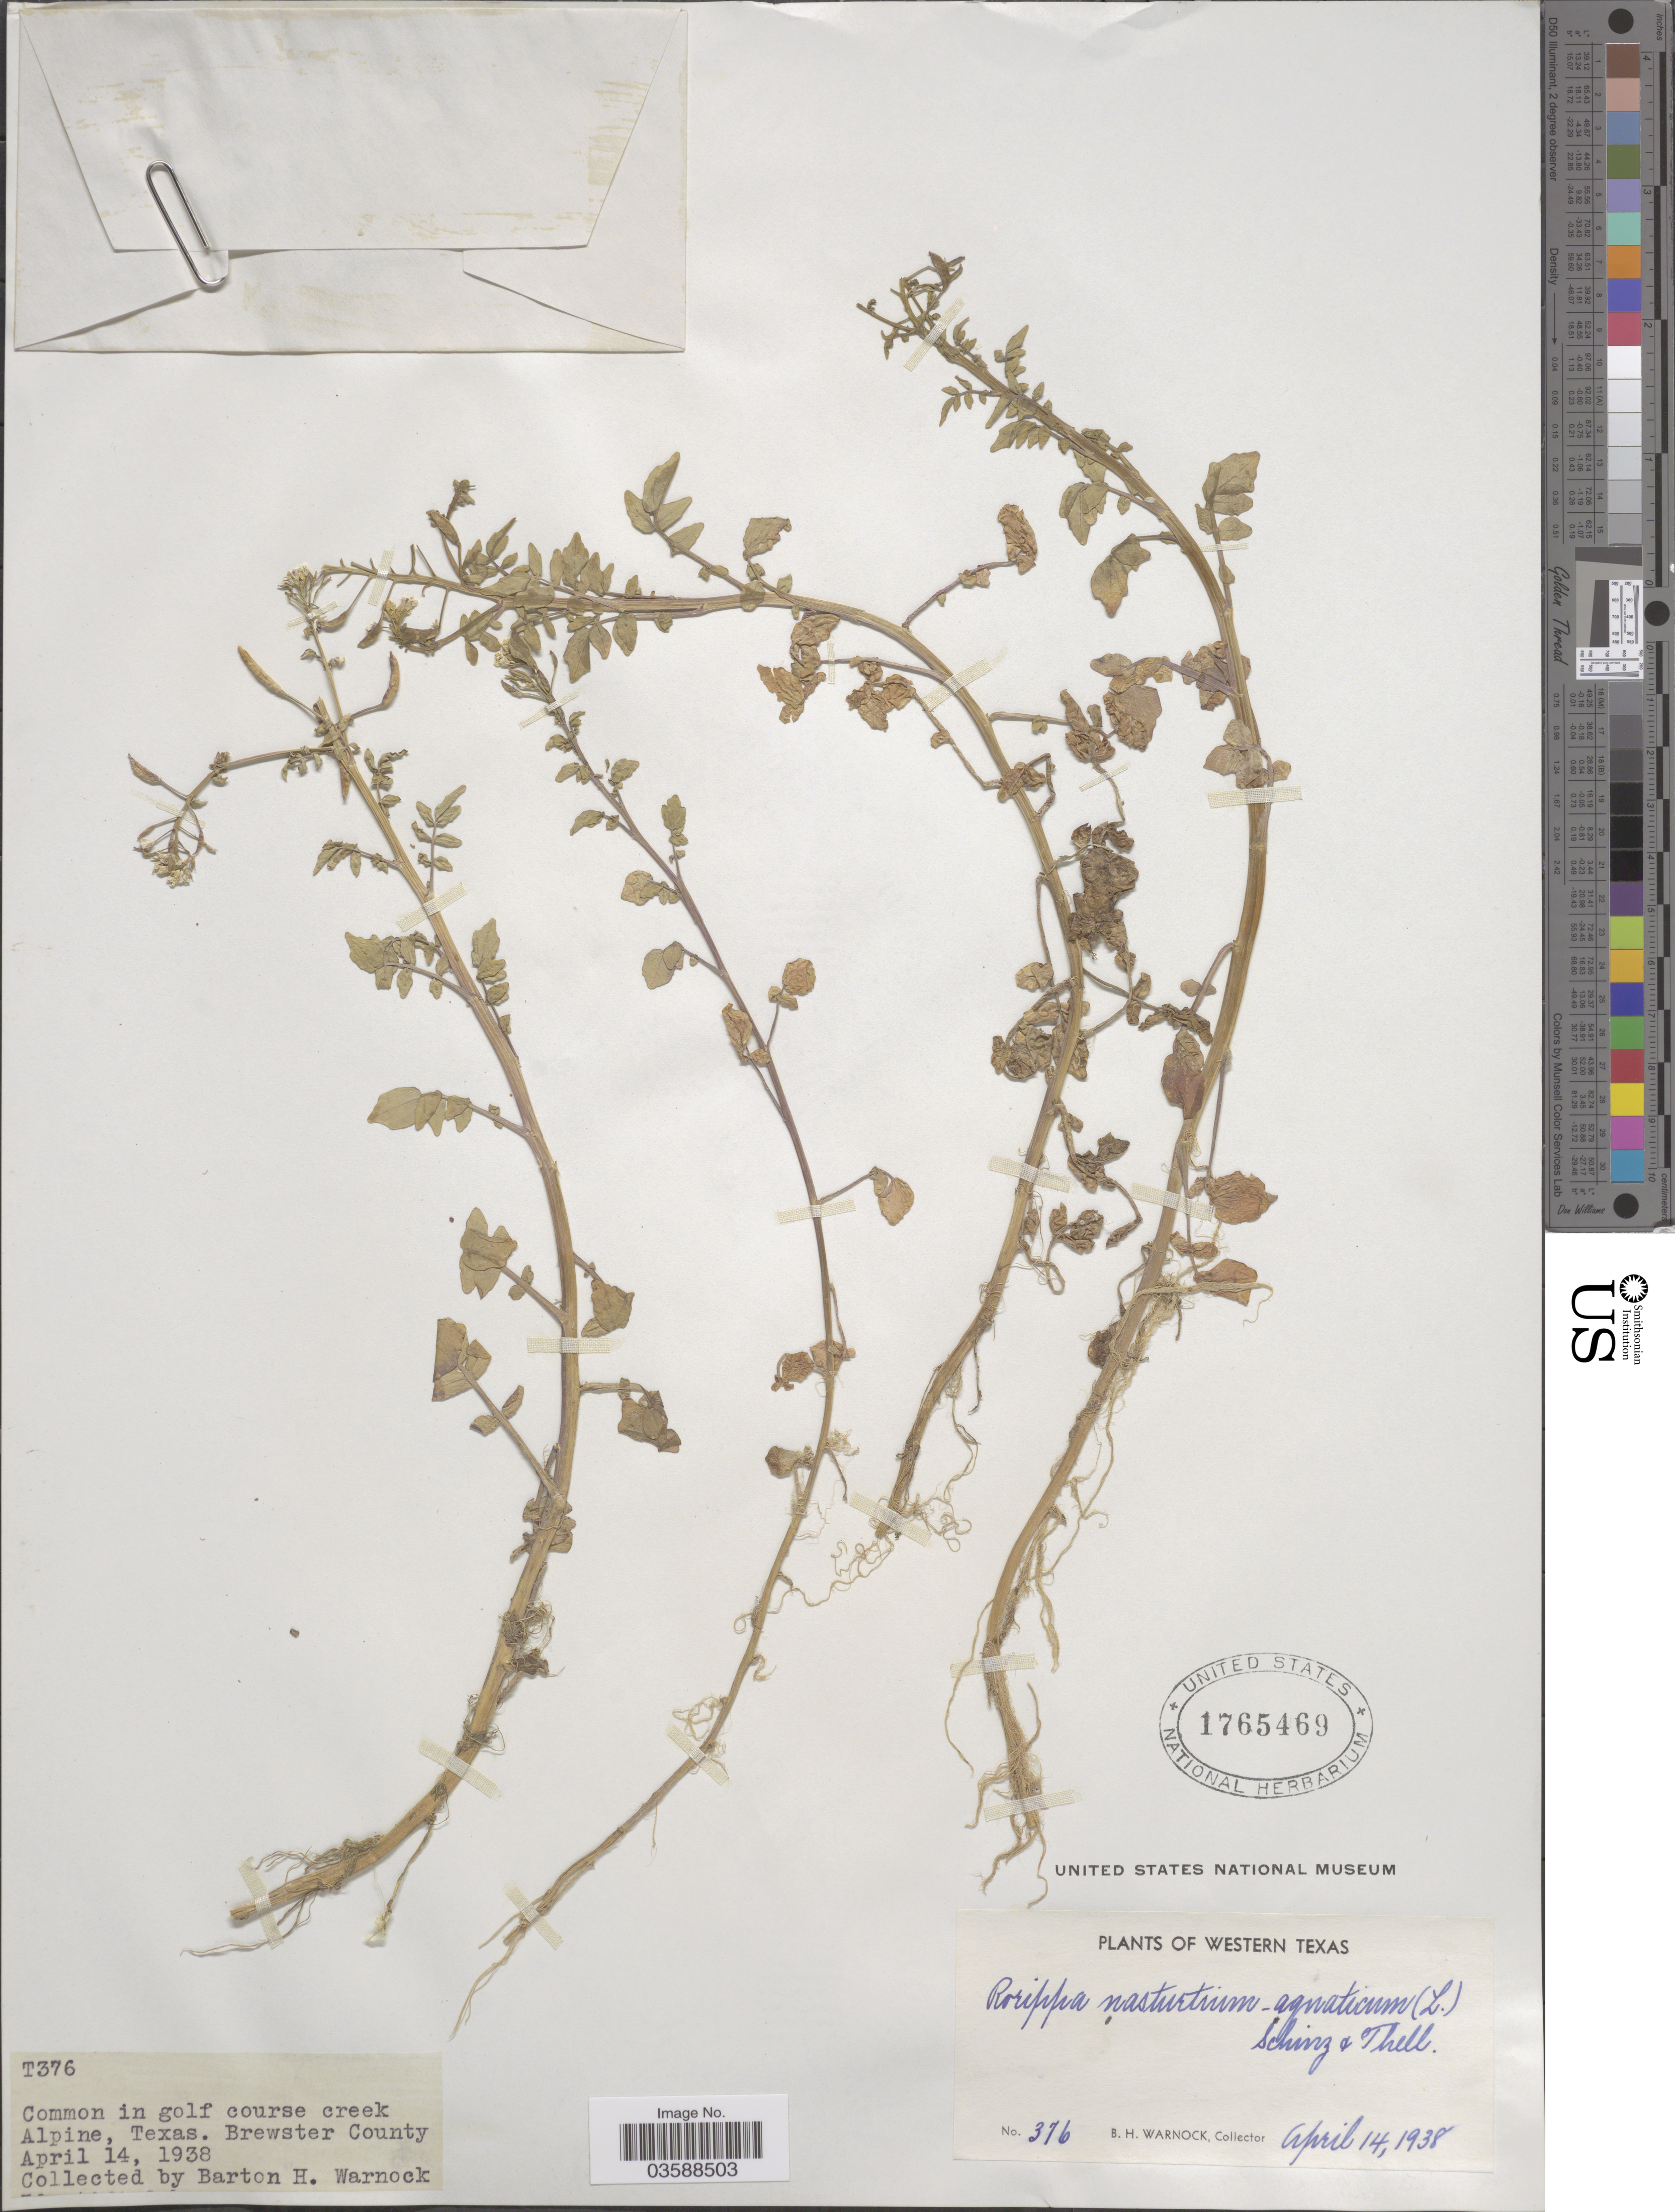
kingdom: Plantae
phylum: Tracheophyta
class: Magnoliopsida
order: Brassicales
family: Brassicaceae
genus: Nasturtium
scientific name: Nasturtium officinale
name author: R. Br.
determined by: Strong, M. T., (US), Smithsonian Institution - National Museum of Natural History (UNITED STATES)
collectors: B. H. Warnock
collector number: T376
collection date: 1938-04-14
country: United States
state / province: Texas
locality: Western Texas; Common in golf course creek Alpine, Texas. Brewster County.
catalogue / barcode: US 1765469